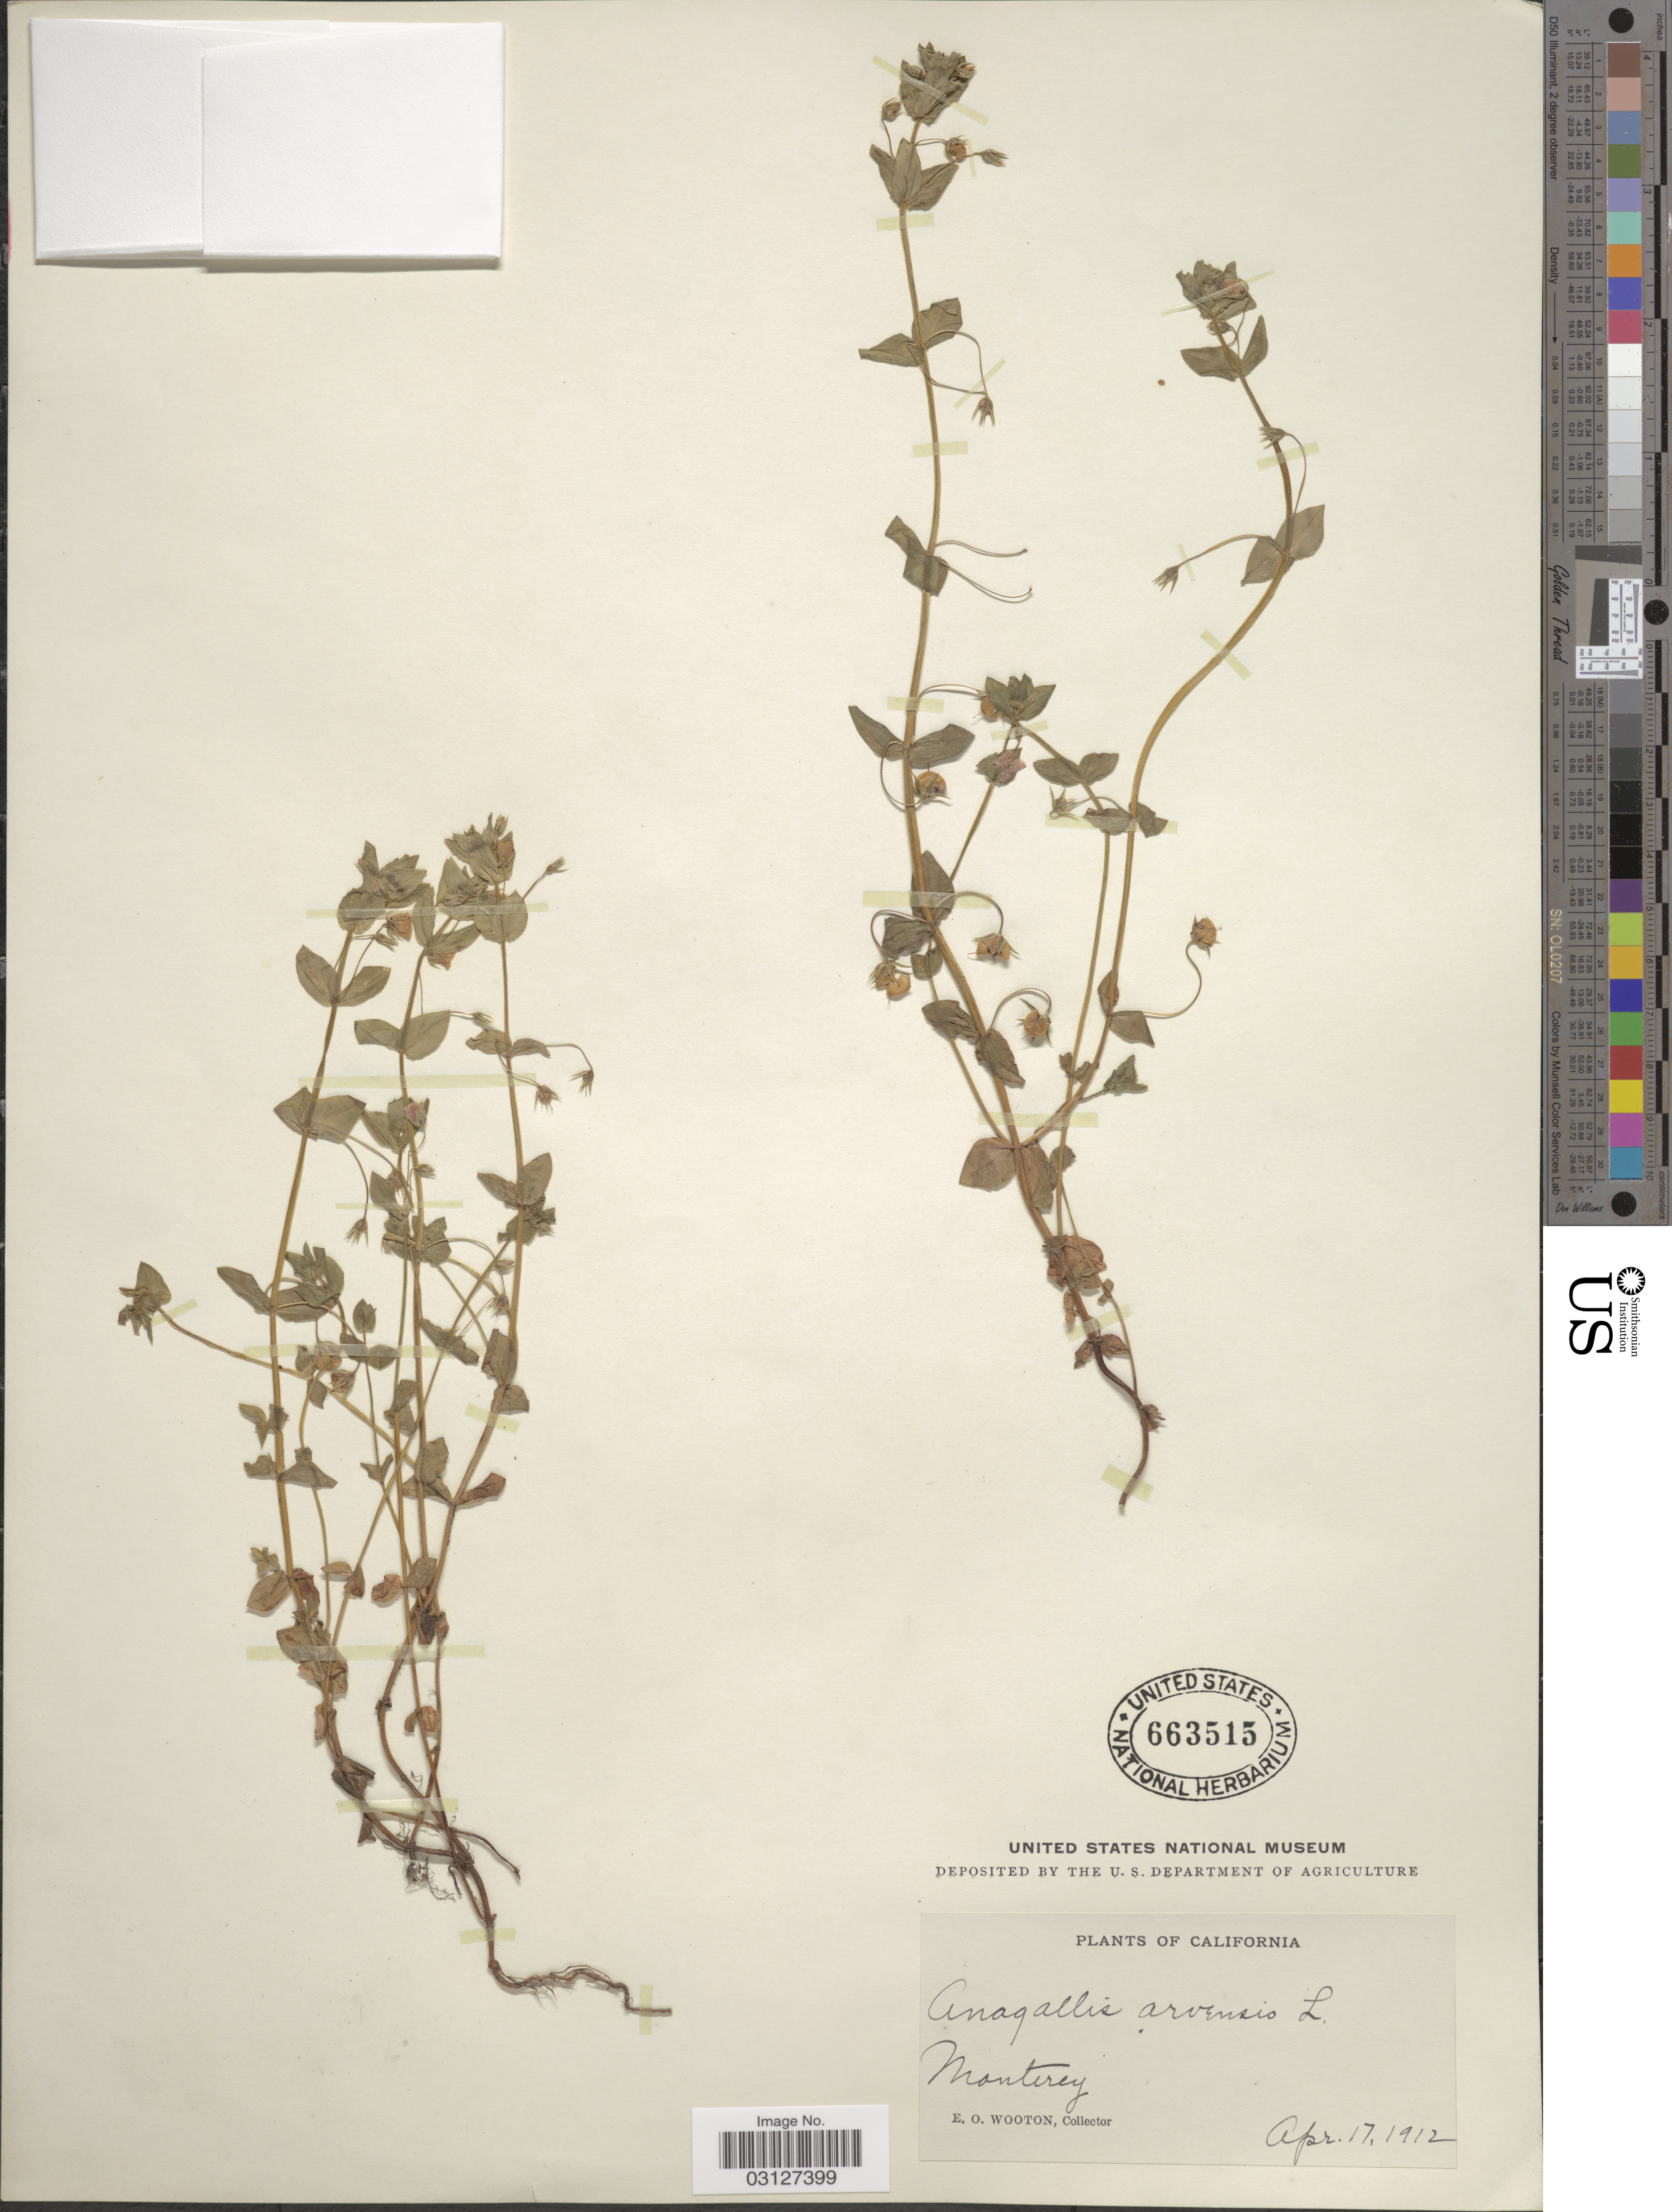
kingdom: Plantae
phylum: Tracheophyta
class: Magnoliopsida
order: Ericales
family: Primulaceae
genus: Anagallis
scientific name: Anagallis arvensis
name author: L.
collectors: E. O. Wooton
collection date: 1912-04-17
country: United States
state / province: California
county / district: Monterey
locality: Monterey.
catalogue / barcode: US 663515